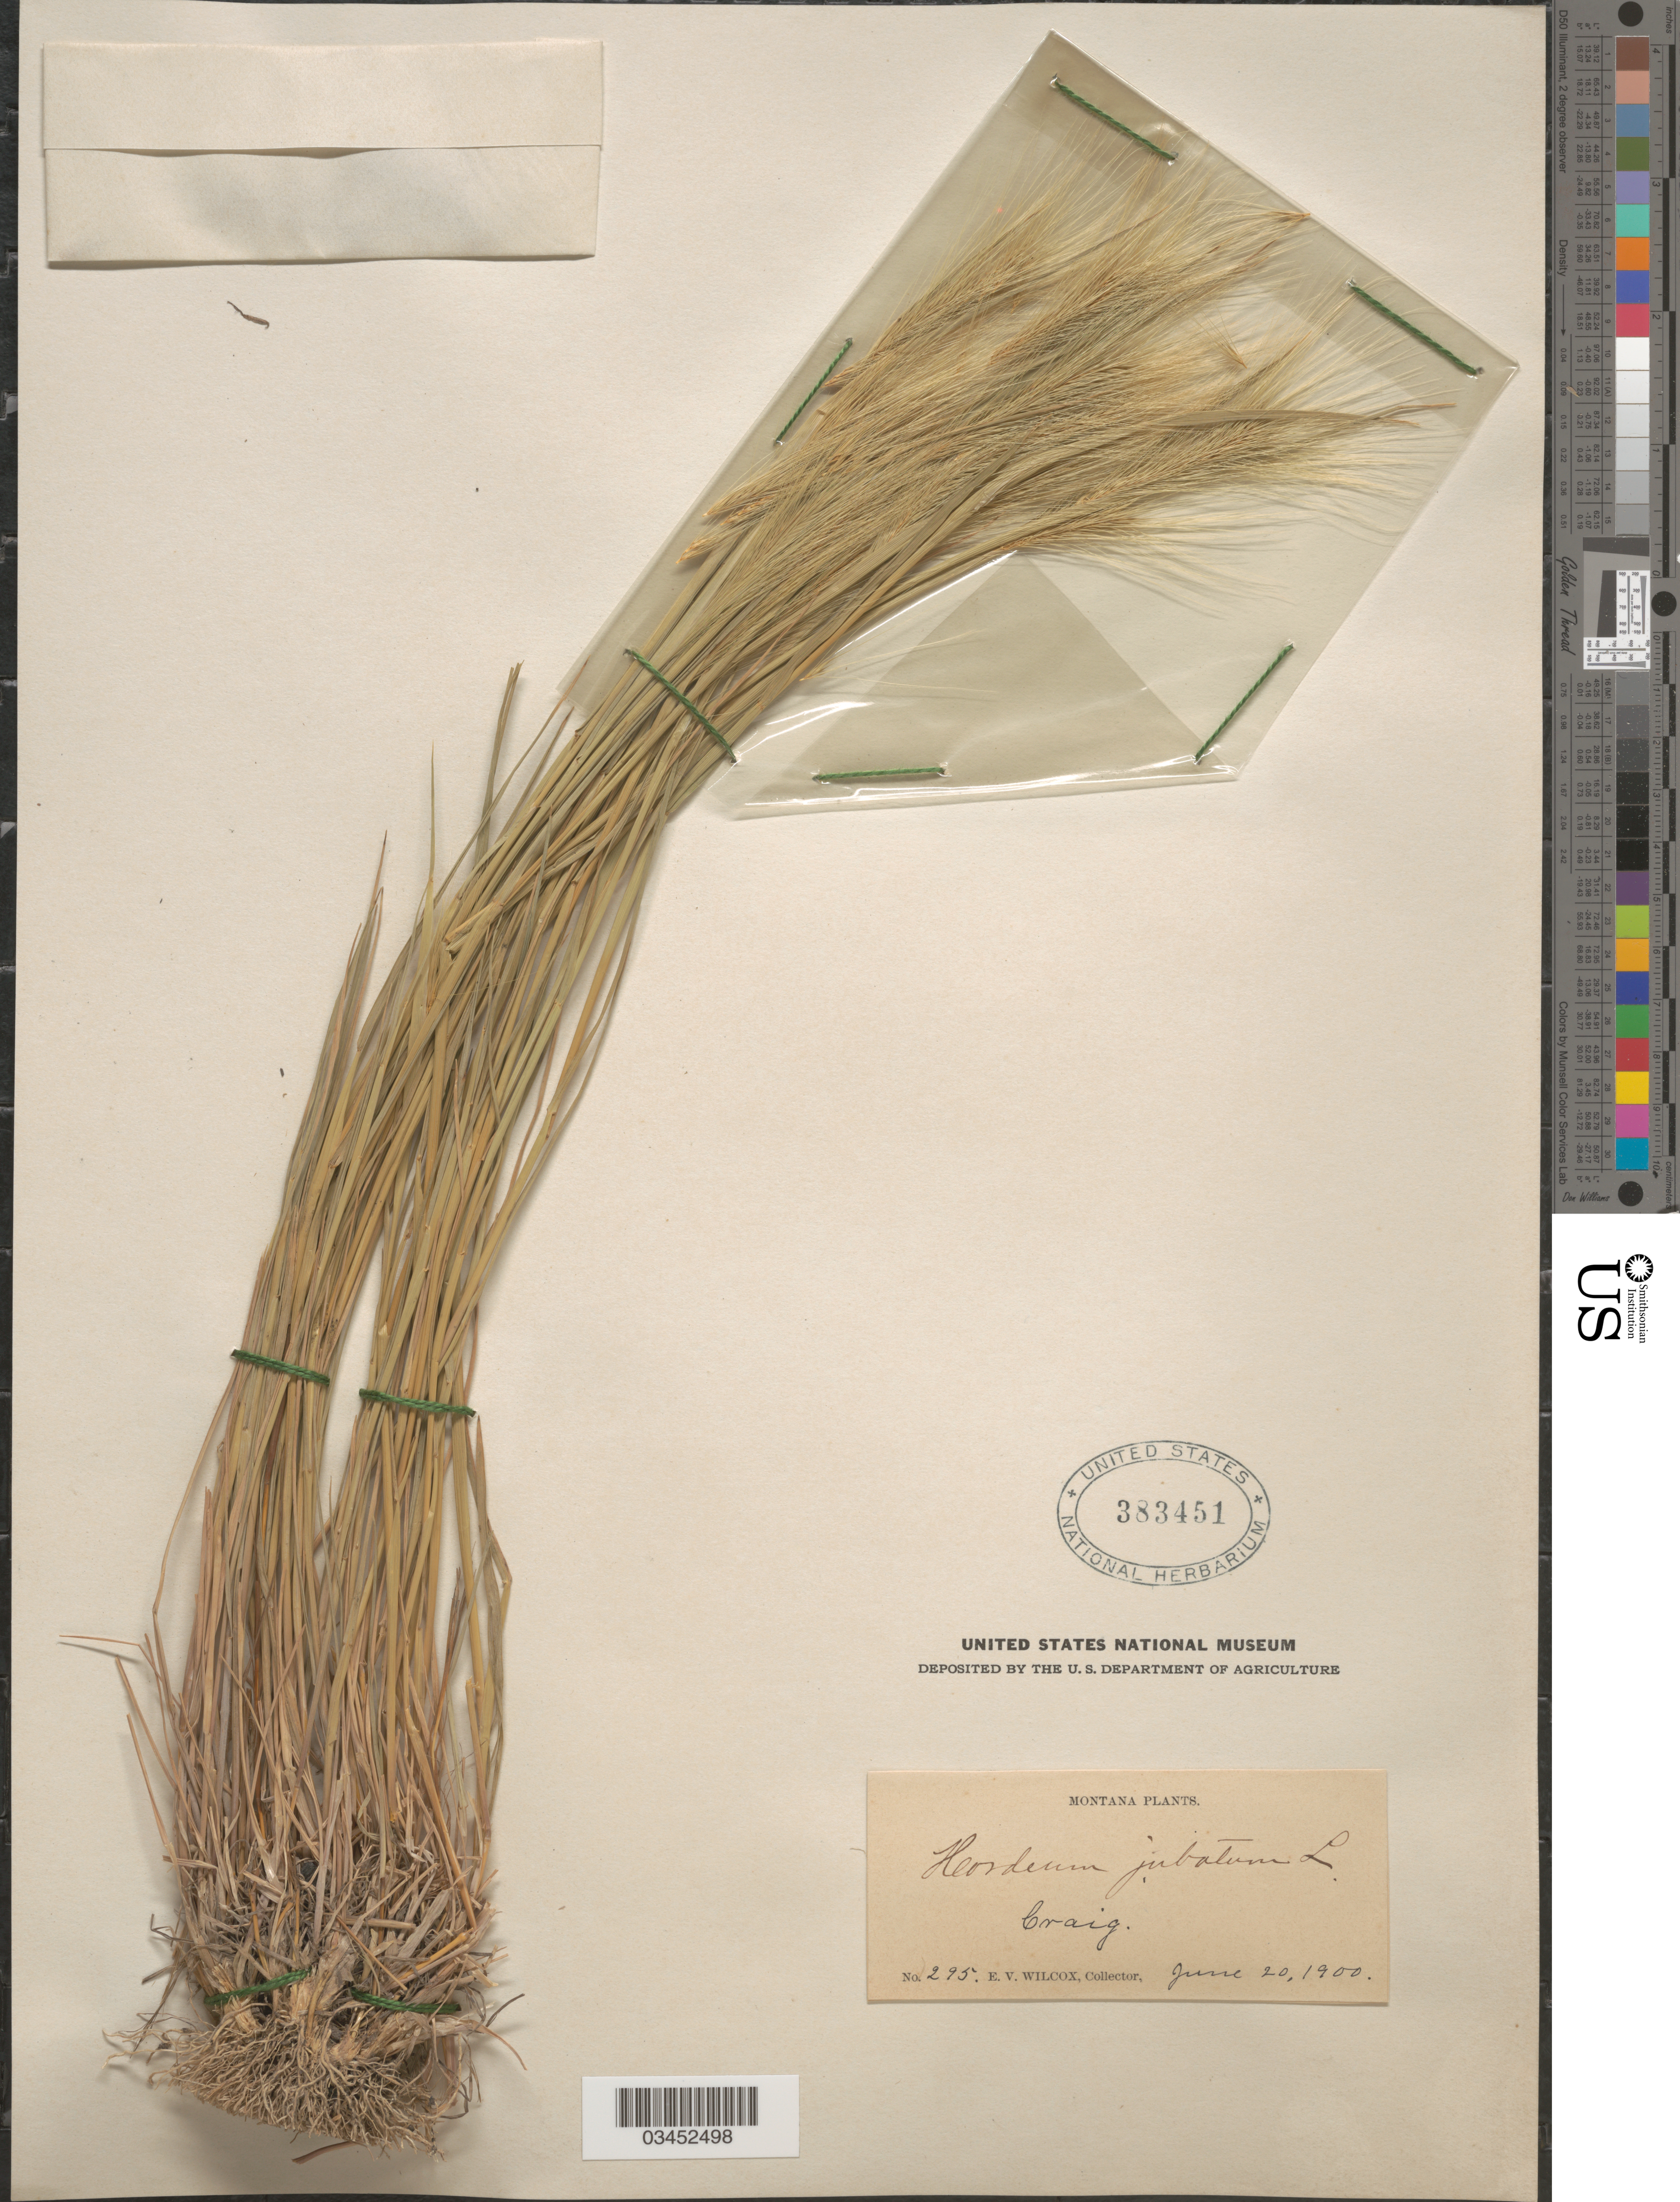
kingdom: Plantae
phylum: Tracheophyta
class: Liliopsida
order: Poales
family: Poaceae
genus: Hordeum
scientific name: Hordeum jubatum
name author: L.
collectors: E. V. Wilcox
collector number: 295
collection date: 1900-06-20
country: United States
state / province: Montana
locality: Craig.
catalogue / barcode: US 383451